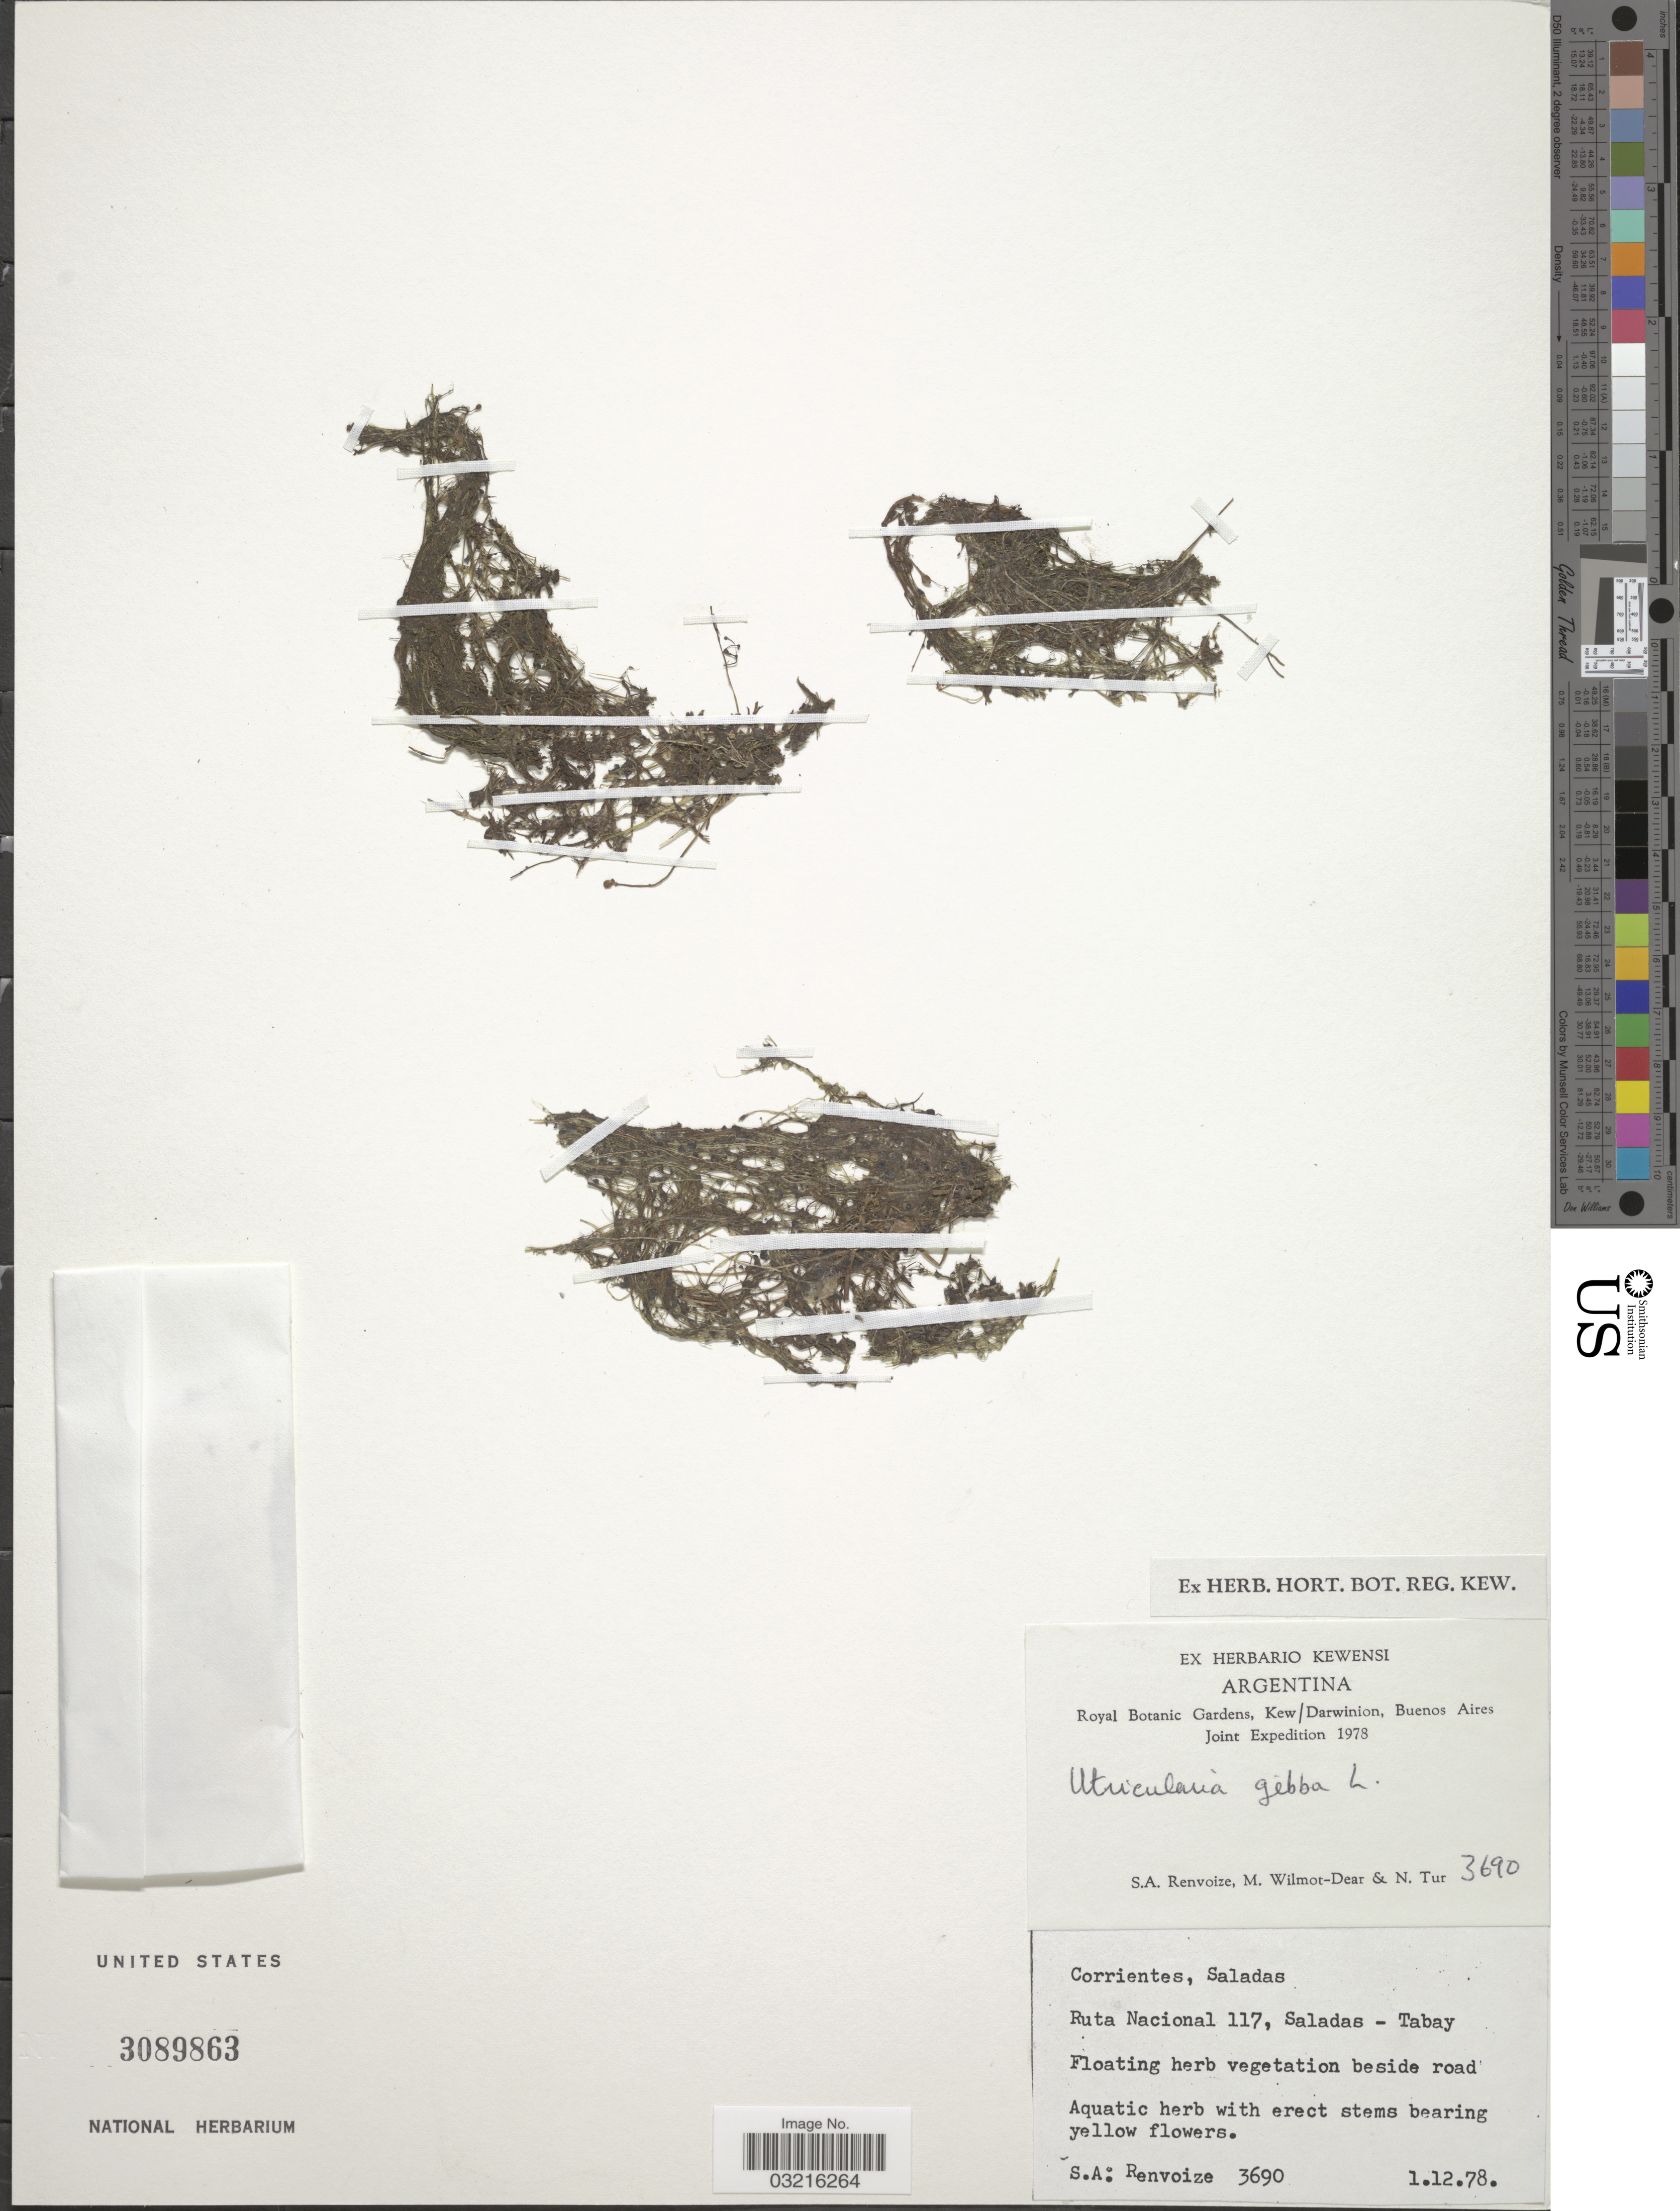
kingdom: Plantae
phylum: Tracheophyta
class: Magnoliopsida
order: Lamiales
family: Lentibulariaceae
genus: Utricularia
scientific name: Utricularia gibba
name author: L.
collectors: S. A. Renvoize, M. Wilmot-Dear & N. Tur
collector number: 3690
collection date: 1978-12-01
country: Argentina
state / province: Corrientes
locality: Saladas. Ruta Nacional 117, Saladas - Tabay.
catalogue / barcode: US 3089863